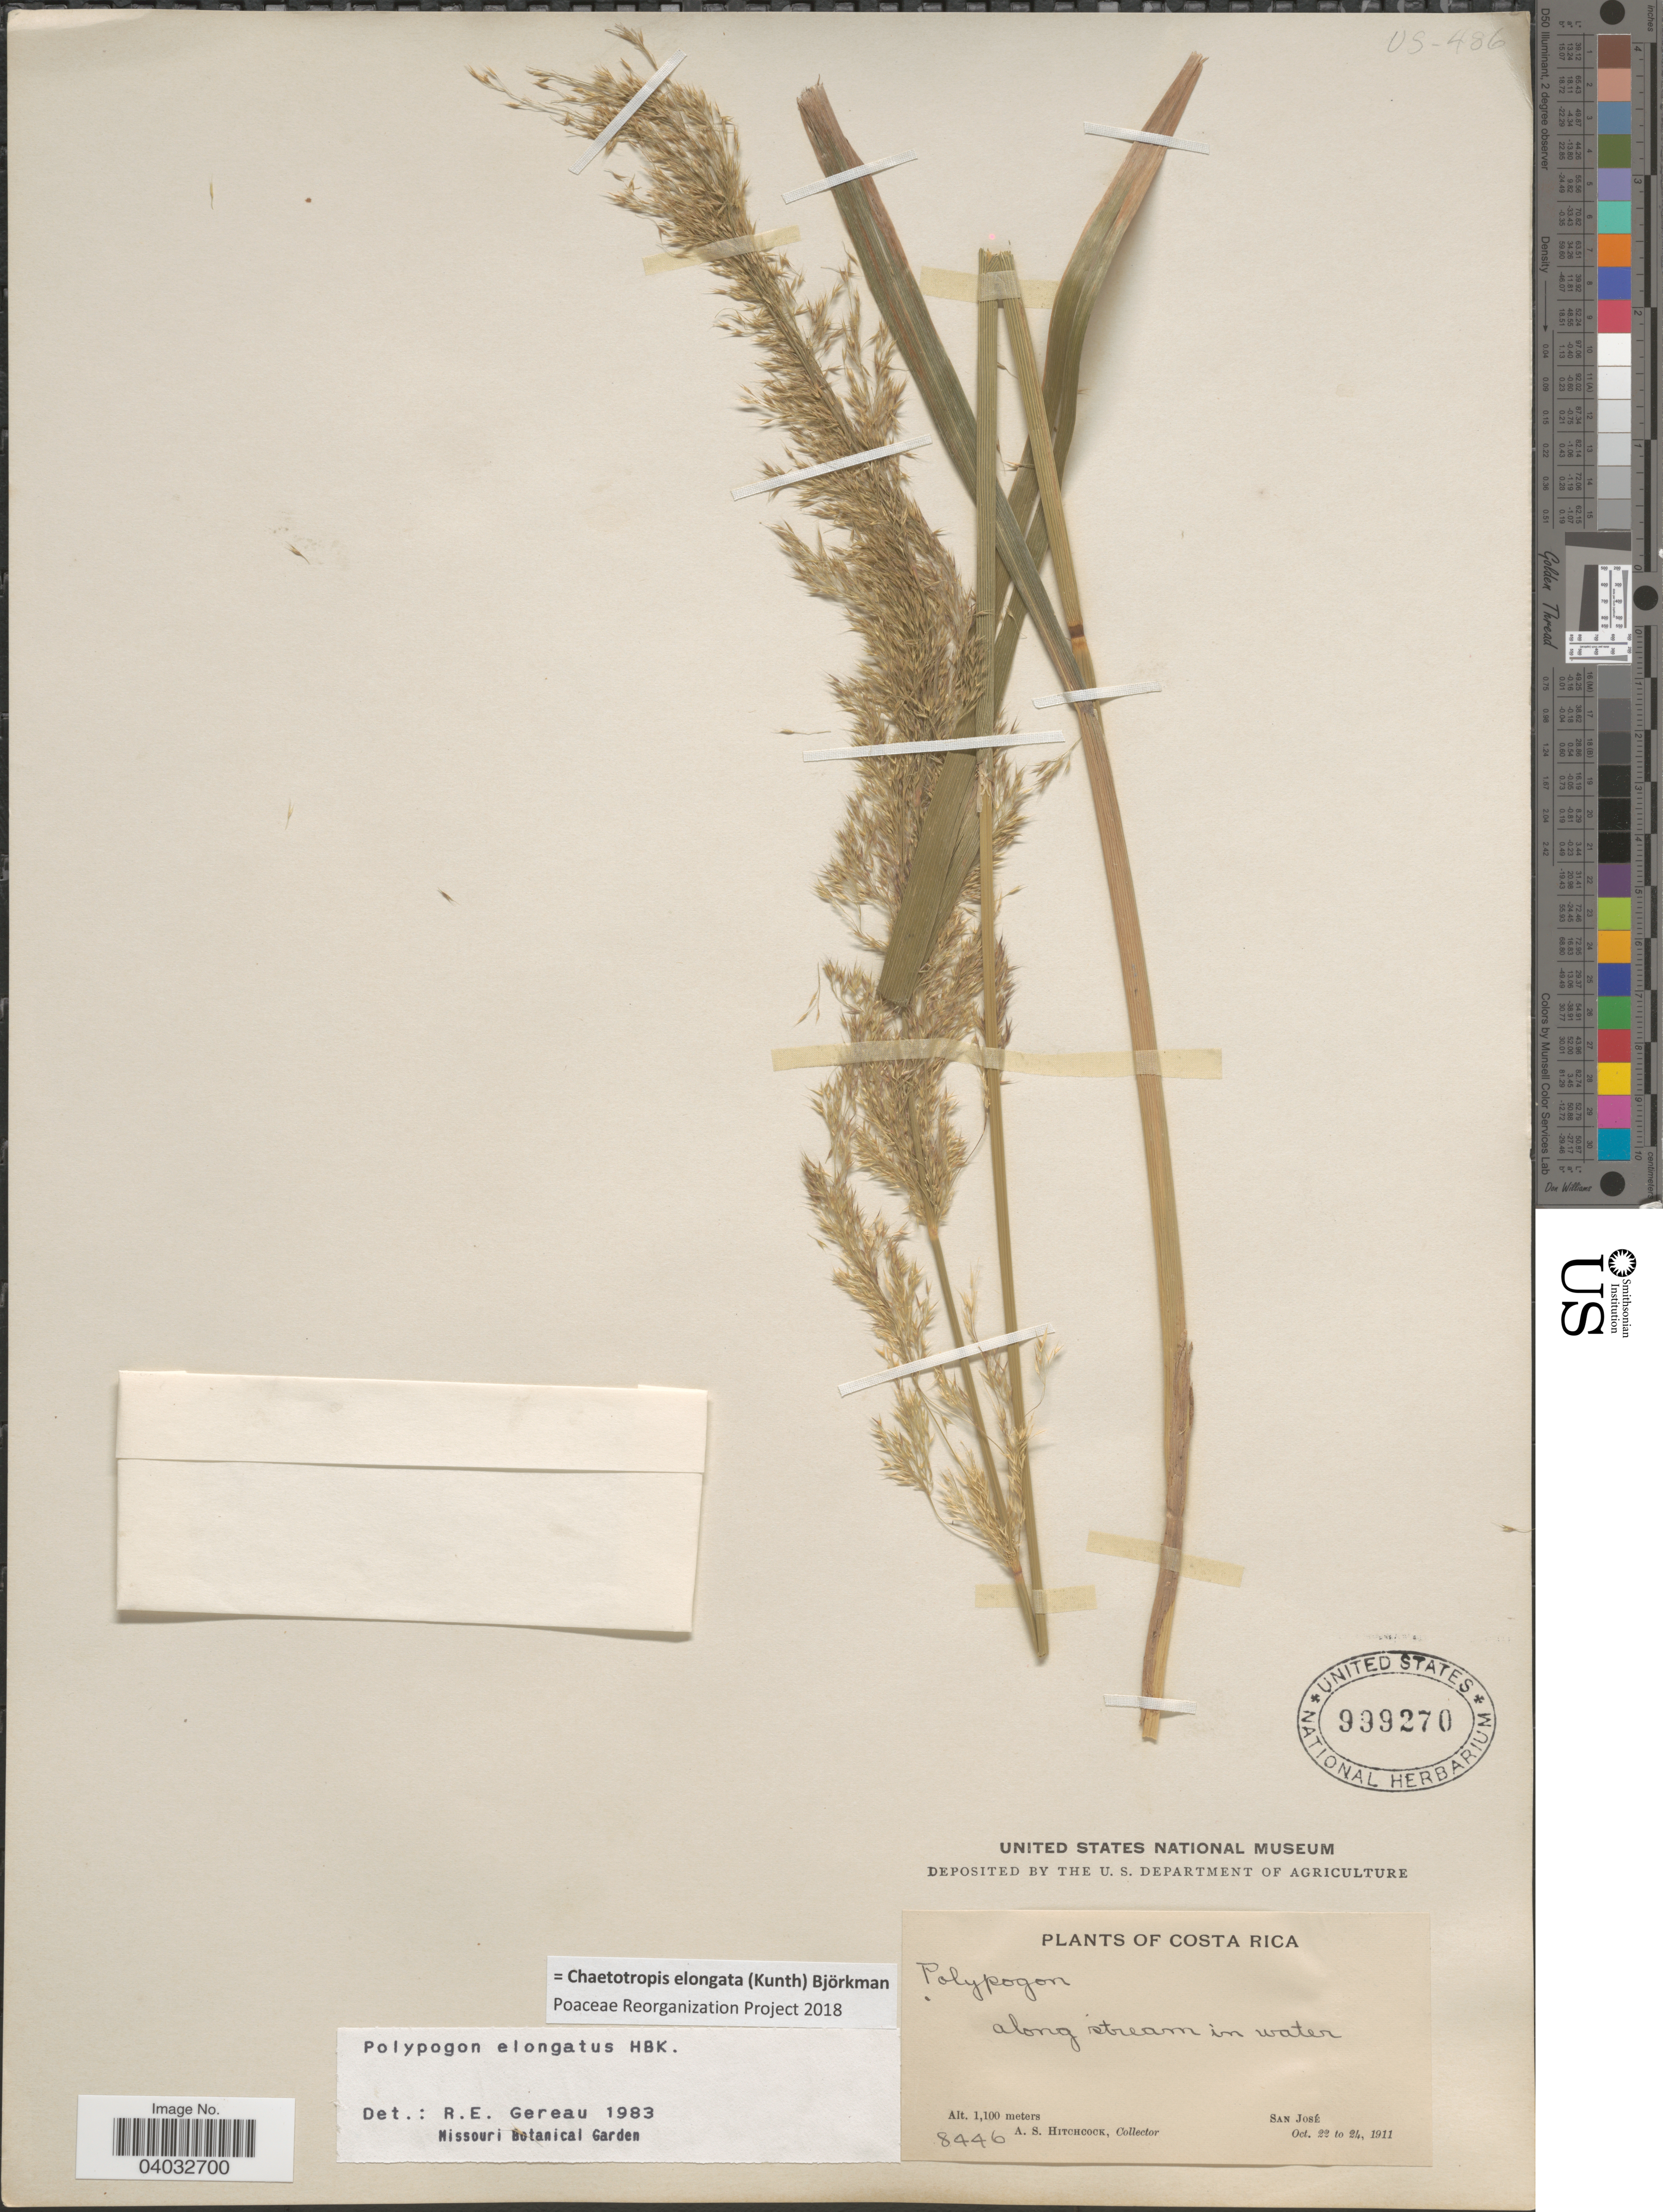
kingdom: Plantae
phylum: Tracheophyta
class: Liliopsida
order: Poales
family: Poaceae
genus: Chaetotropis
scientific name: Chaetotropis elongata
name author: (Kunth) Björkman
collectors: A. S. Hitchcock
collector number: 8446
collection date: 1911-10-22/1911-10-24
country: Costa Rica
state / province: San José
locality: Along stream in water.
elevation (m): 1100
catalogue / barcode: US 999270